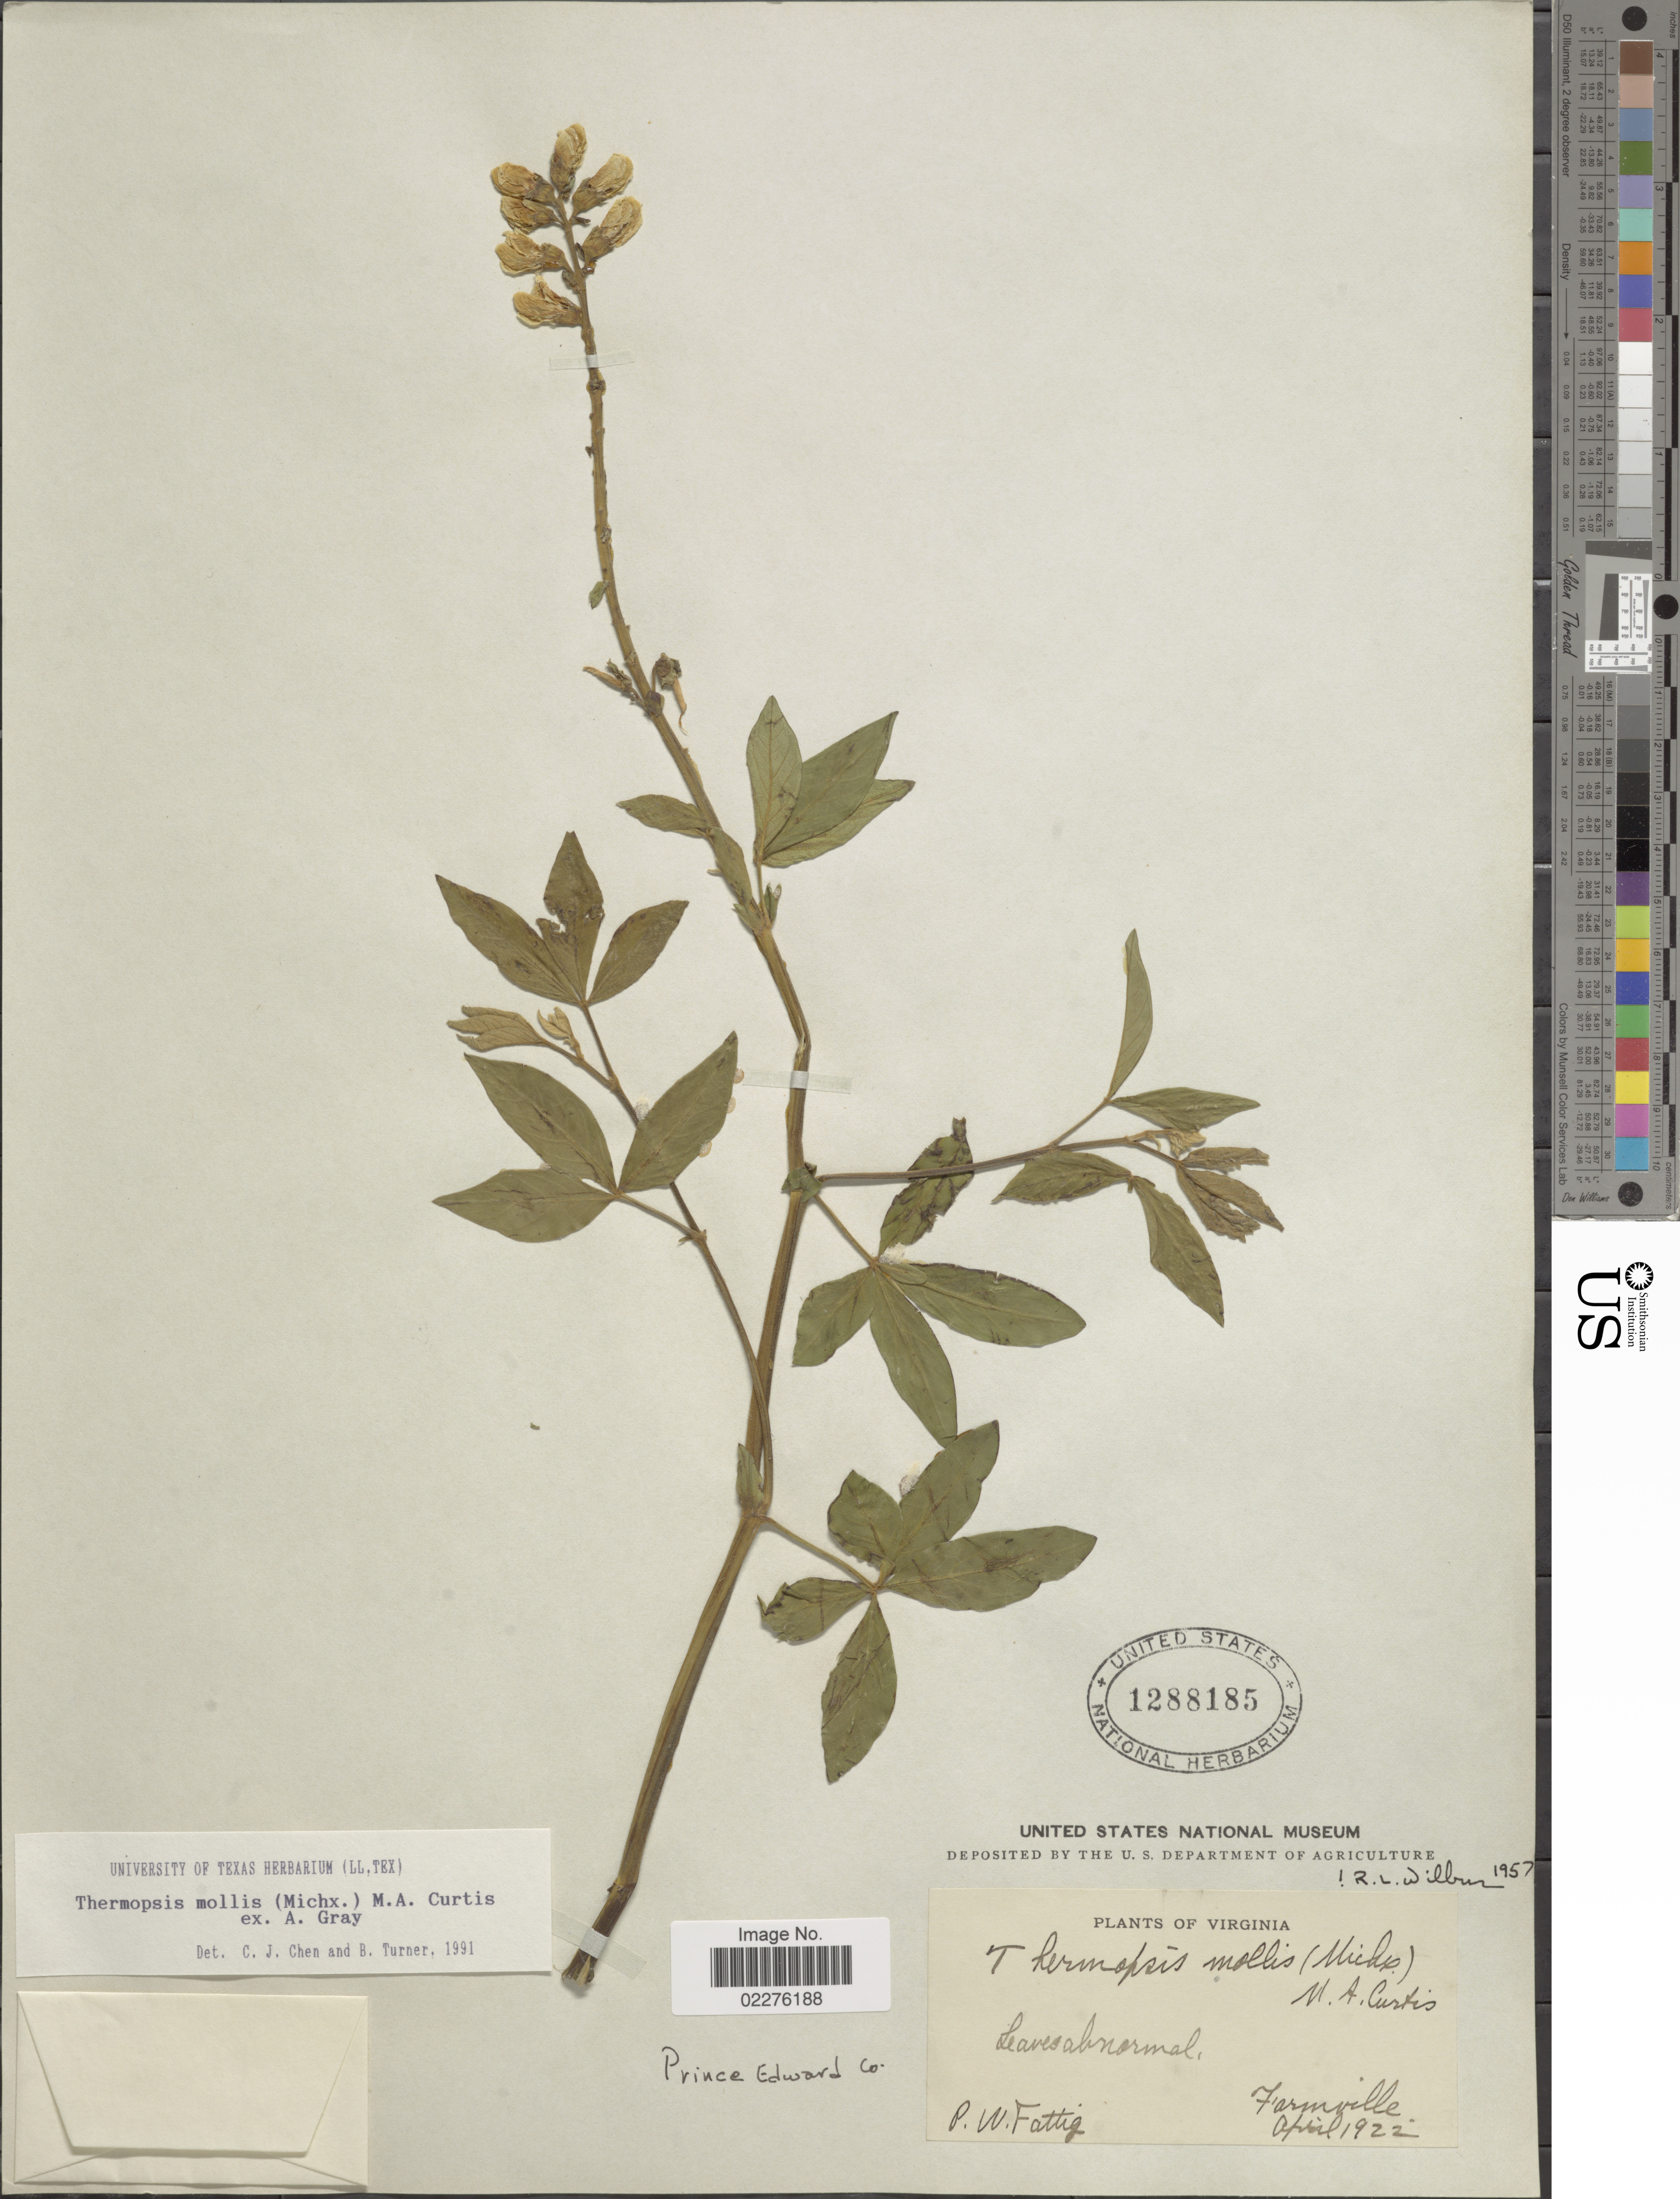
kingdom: Plantae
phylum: Tracheophyta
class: Magnoliopsida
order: Fabales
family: Fabaceae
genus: Thermopsis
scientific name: Thermopsis mollis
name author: (Michx.) M.A. Curtis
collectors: P. Fattig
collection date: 1922-04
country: United States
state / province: Virginia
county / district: Prince Edward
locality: Farmville, Prince Edward Co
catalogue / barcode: US 1288185